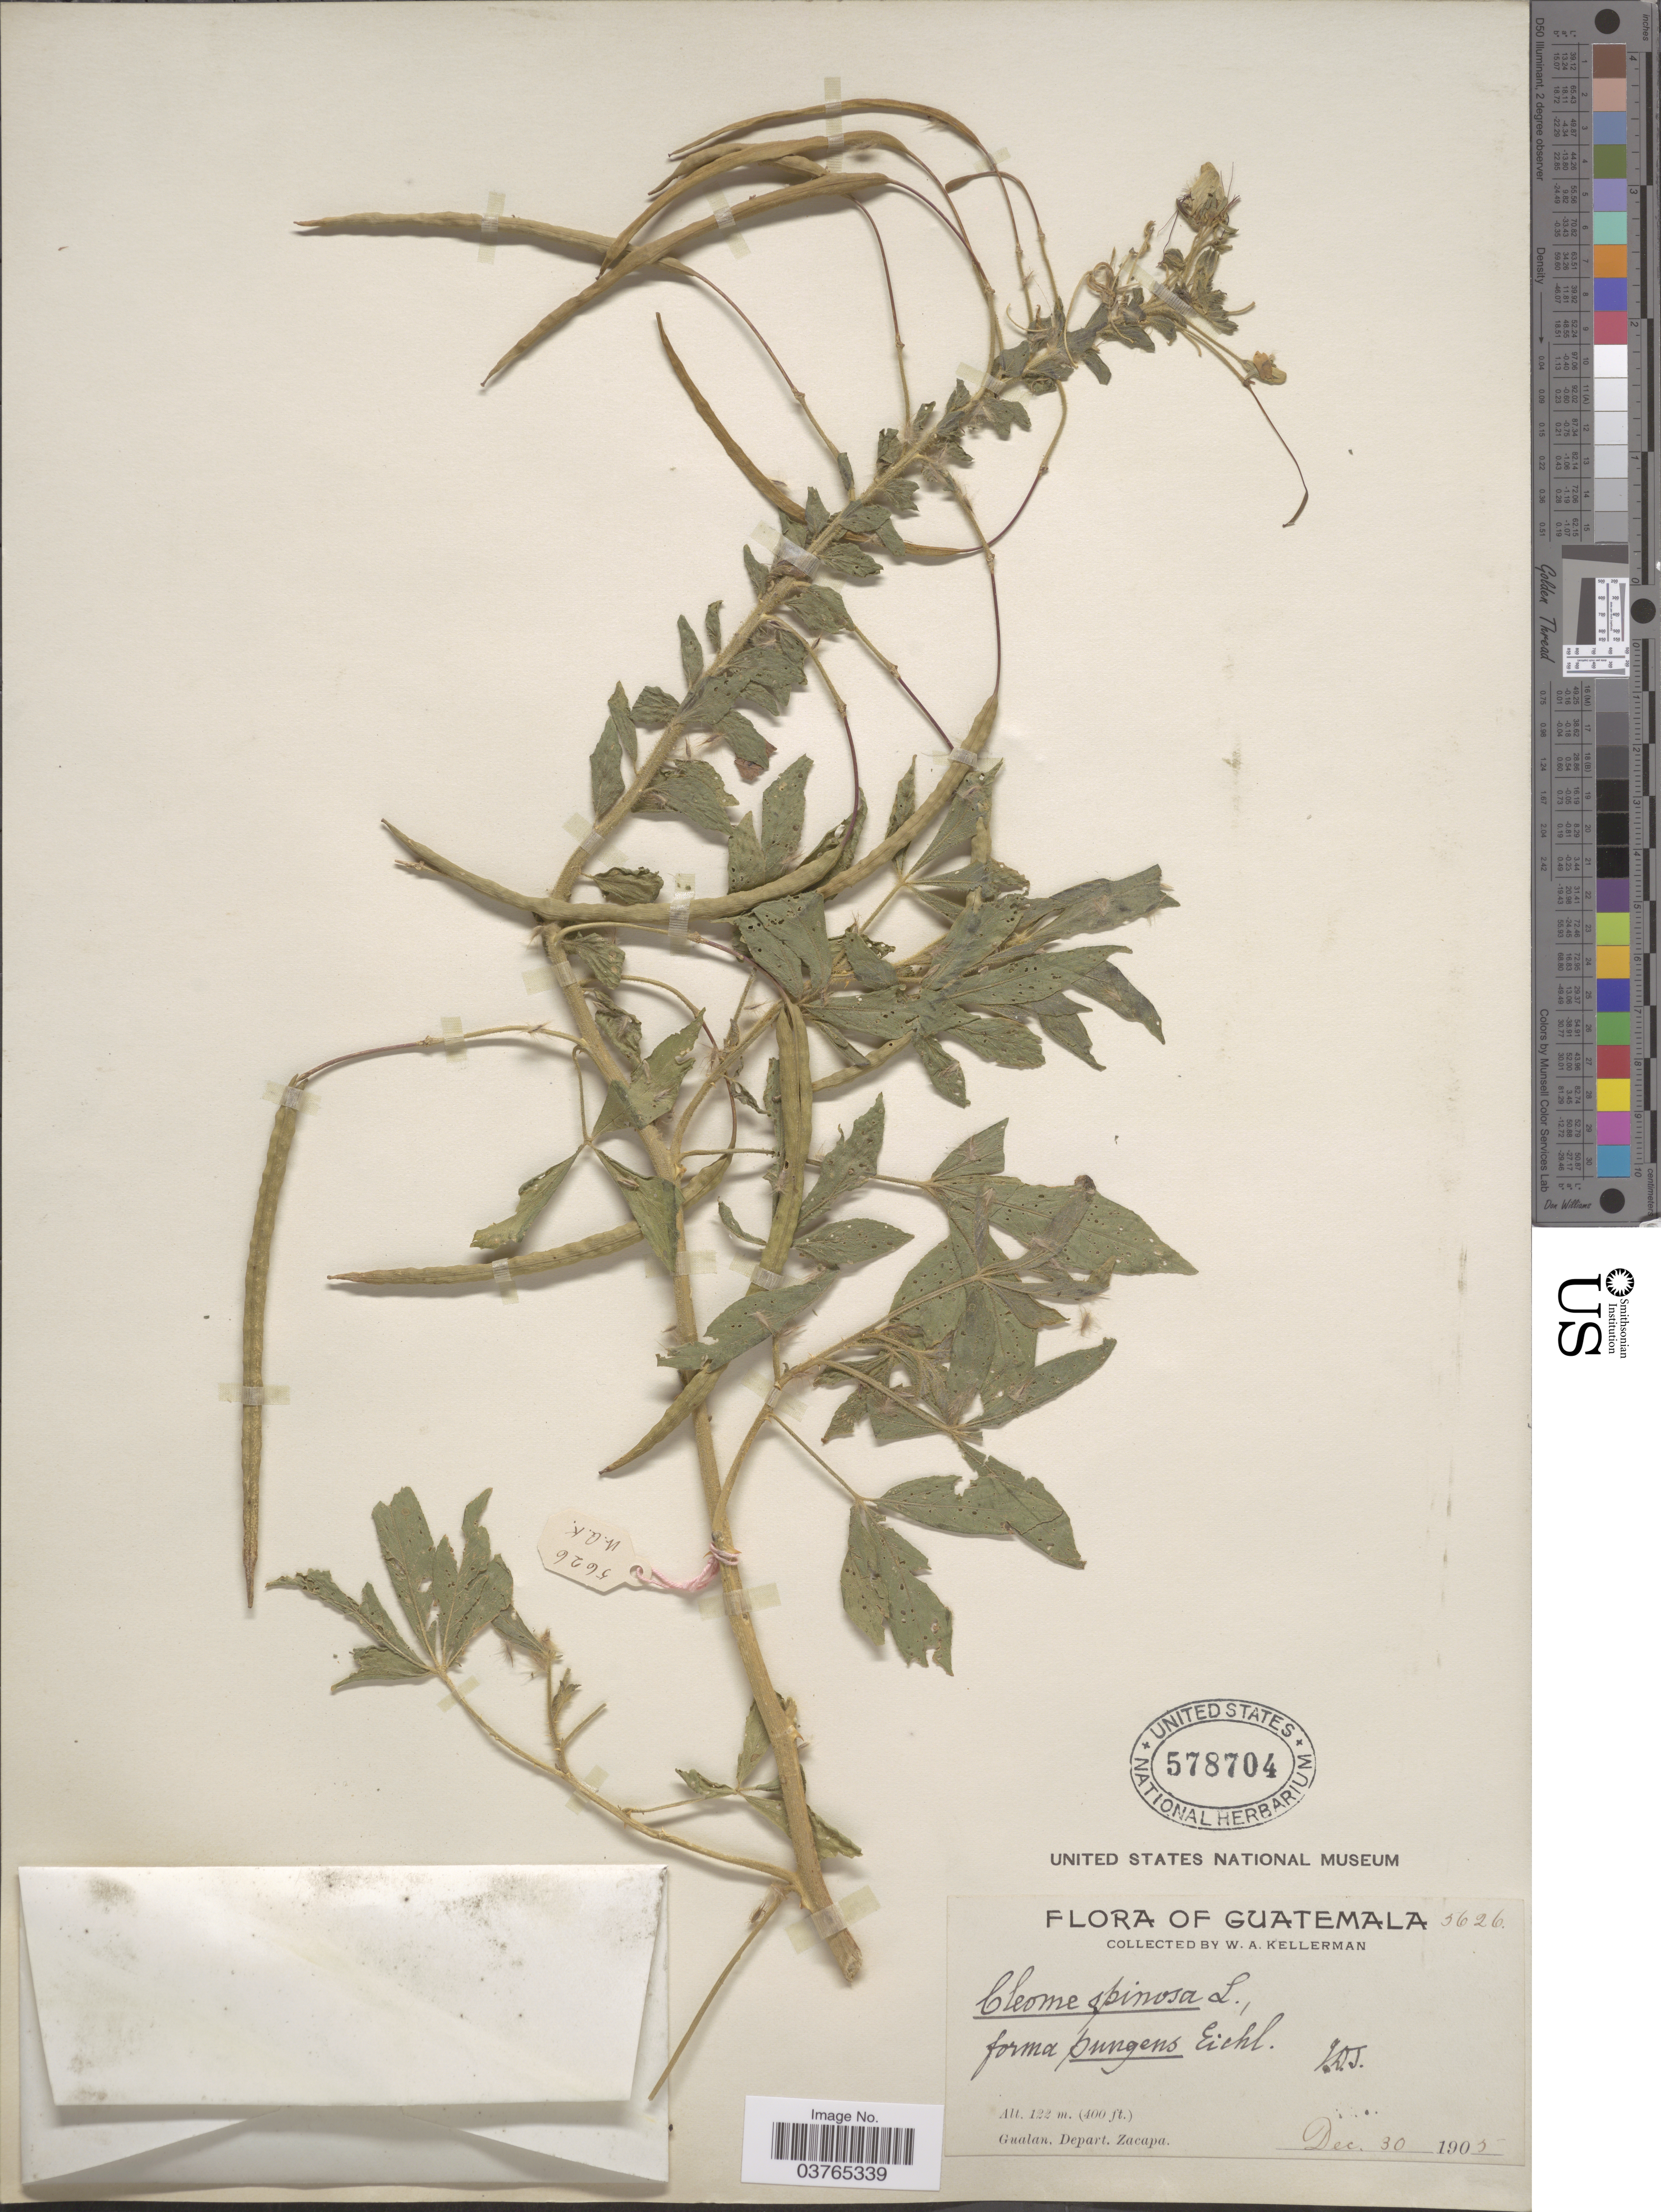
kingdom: Plantae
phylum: Tracheophyta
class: Magnoliopsida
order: Brassicales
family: Cleomaceae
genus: Tarenaya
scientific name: Tarenaya spinosa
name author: (Jacq.) Raf.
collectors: W. Kellerman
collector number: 5626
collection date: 1905-12-30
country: Guatemala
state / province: Zacapa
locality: Gualan. Depart. Zacapa.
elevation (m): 122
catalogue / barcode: US 578704